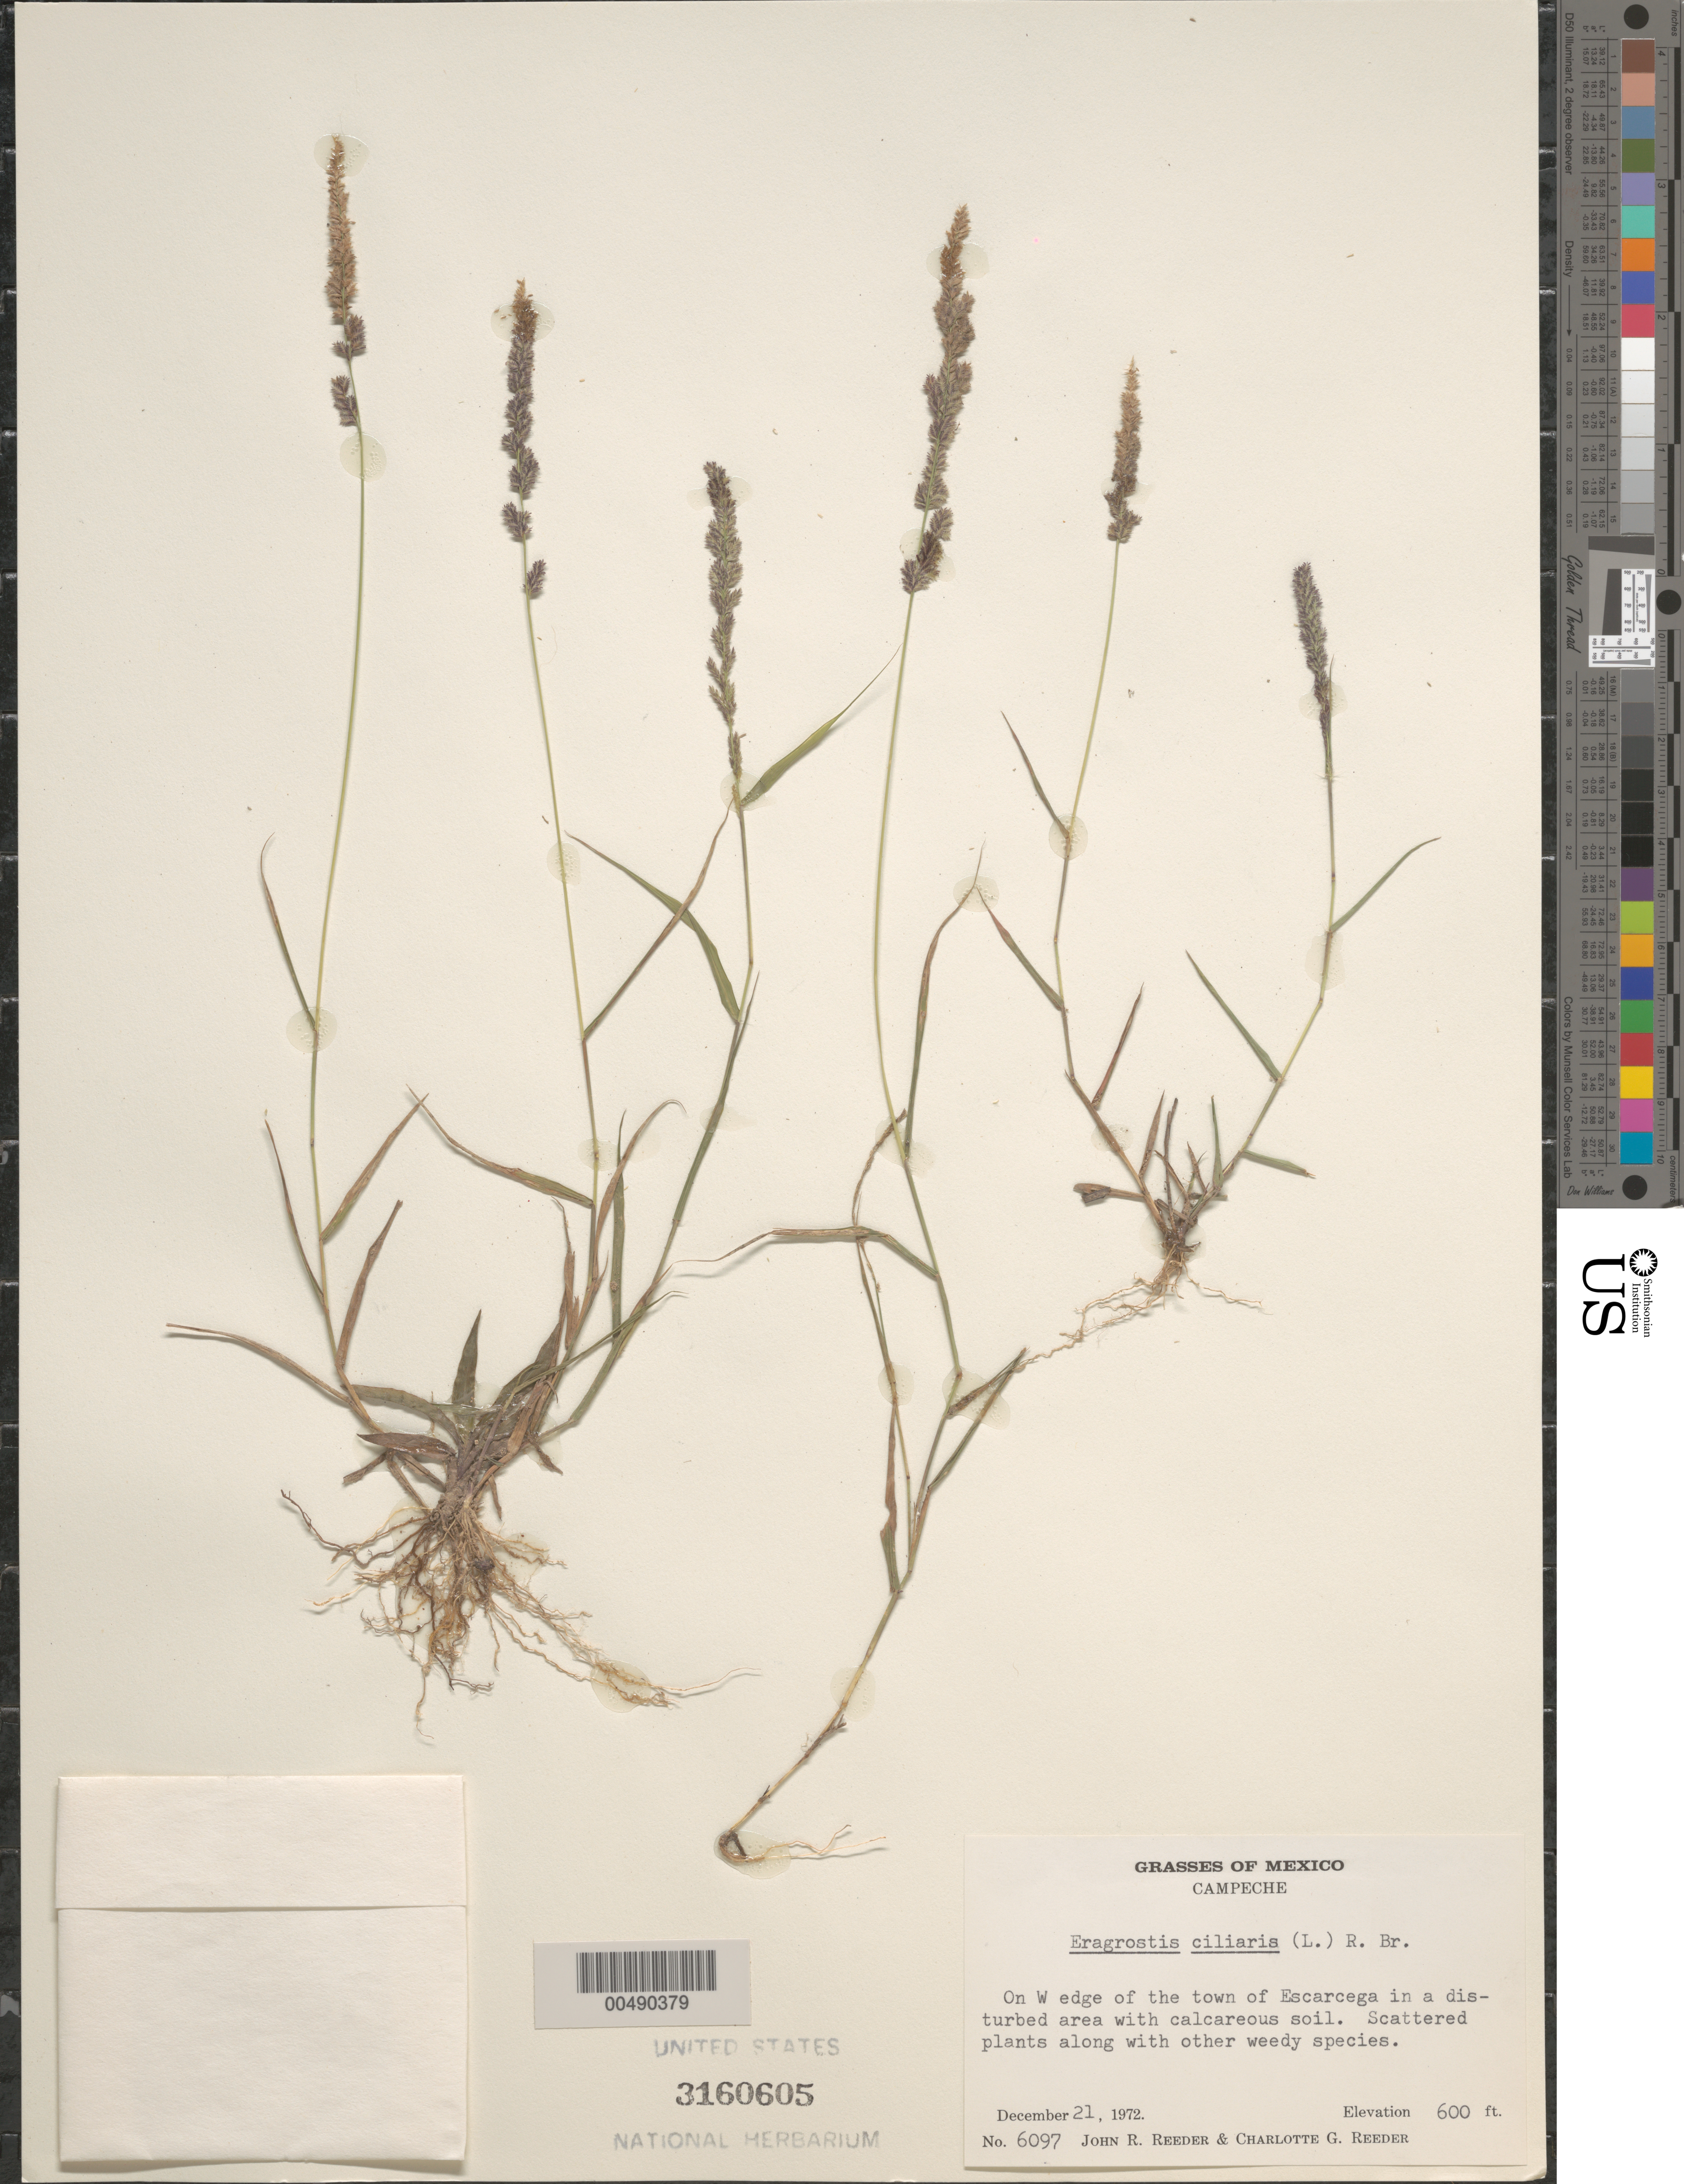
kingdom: Plantae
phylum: Tracheophyta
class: Liliopsida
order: Poales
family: Poaceae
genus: Eragrostis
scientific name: Eragrostis ciliaris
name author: (L.) R. Br.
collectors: J. R. Reeder & C. G. Reeder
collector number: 6097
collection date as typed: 21 Dec 1972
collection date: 1972-12-21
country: Mexico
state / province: Chiapas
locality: On W edge of the town of Escarcega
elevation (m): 183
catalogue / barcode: US 3160605